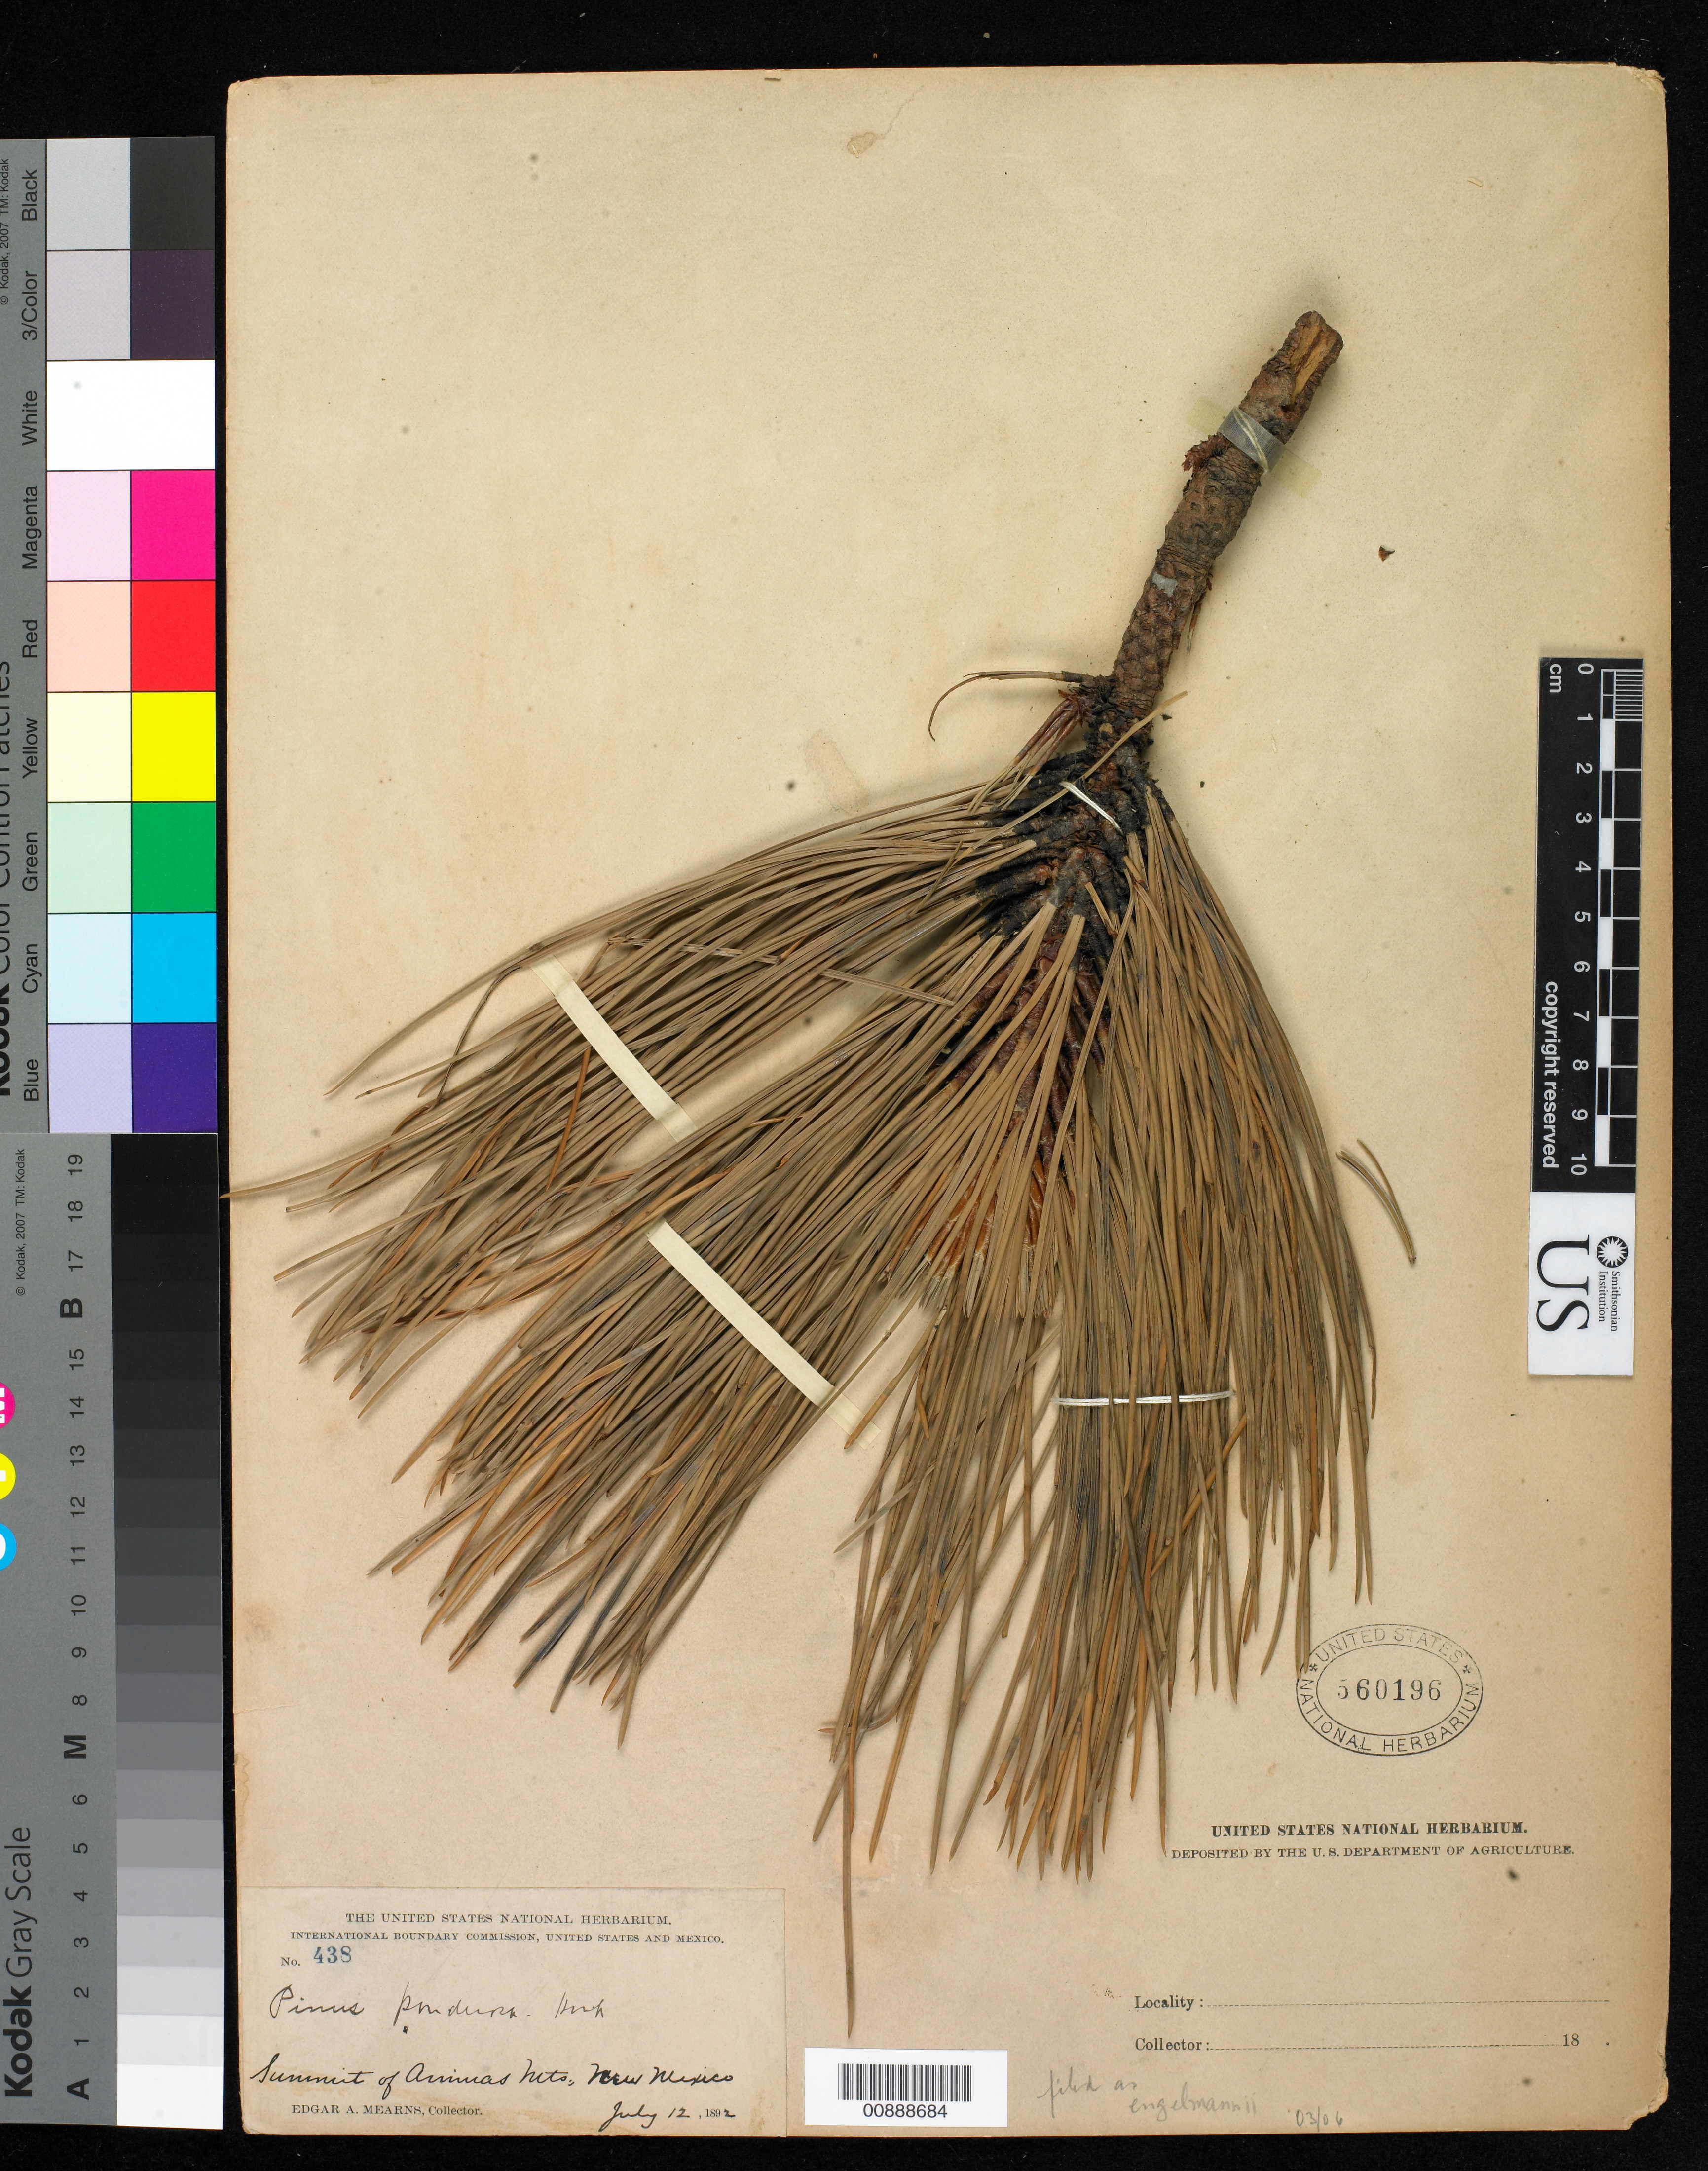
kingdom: Plantae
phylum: Tracheophyta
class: Pinopsida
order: Pinales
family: Pinaceae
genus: Pinus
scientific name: Pinus engelmannii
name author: Carrière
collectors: E. A. Mearns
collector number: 438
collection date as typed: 12 Jul 1892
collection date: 1892-07-12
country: United States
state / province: New Mexico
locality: Summit of Animas Mts., New Mexico.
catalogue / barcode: US 560196